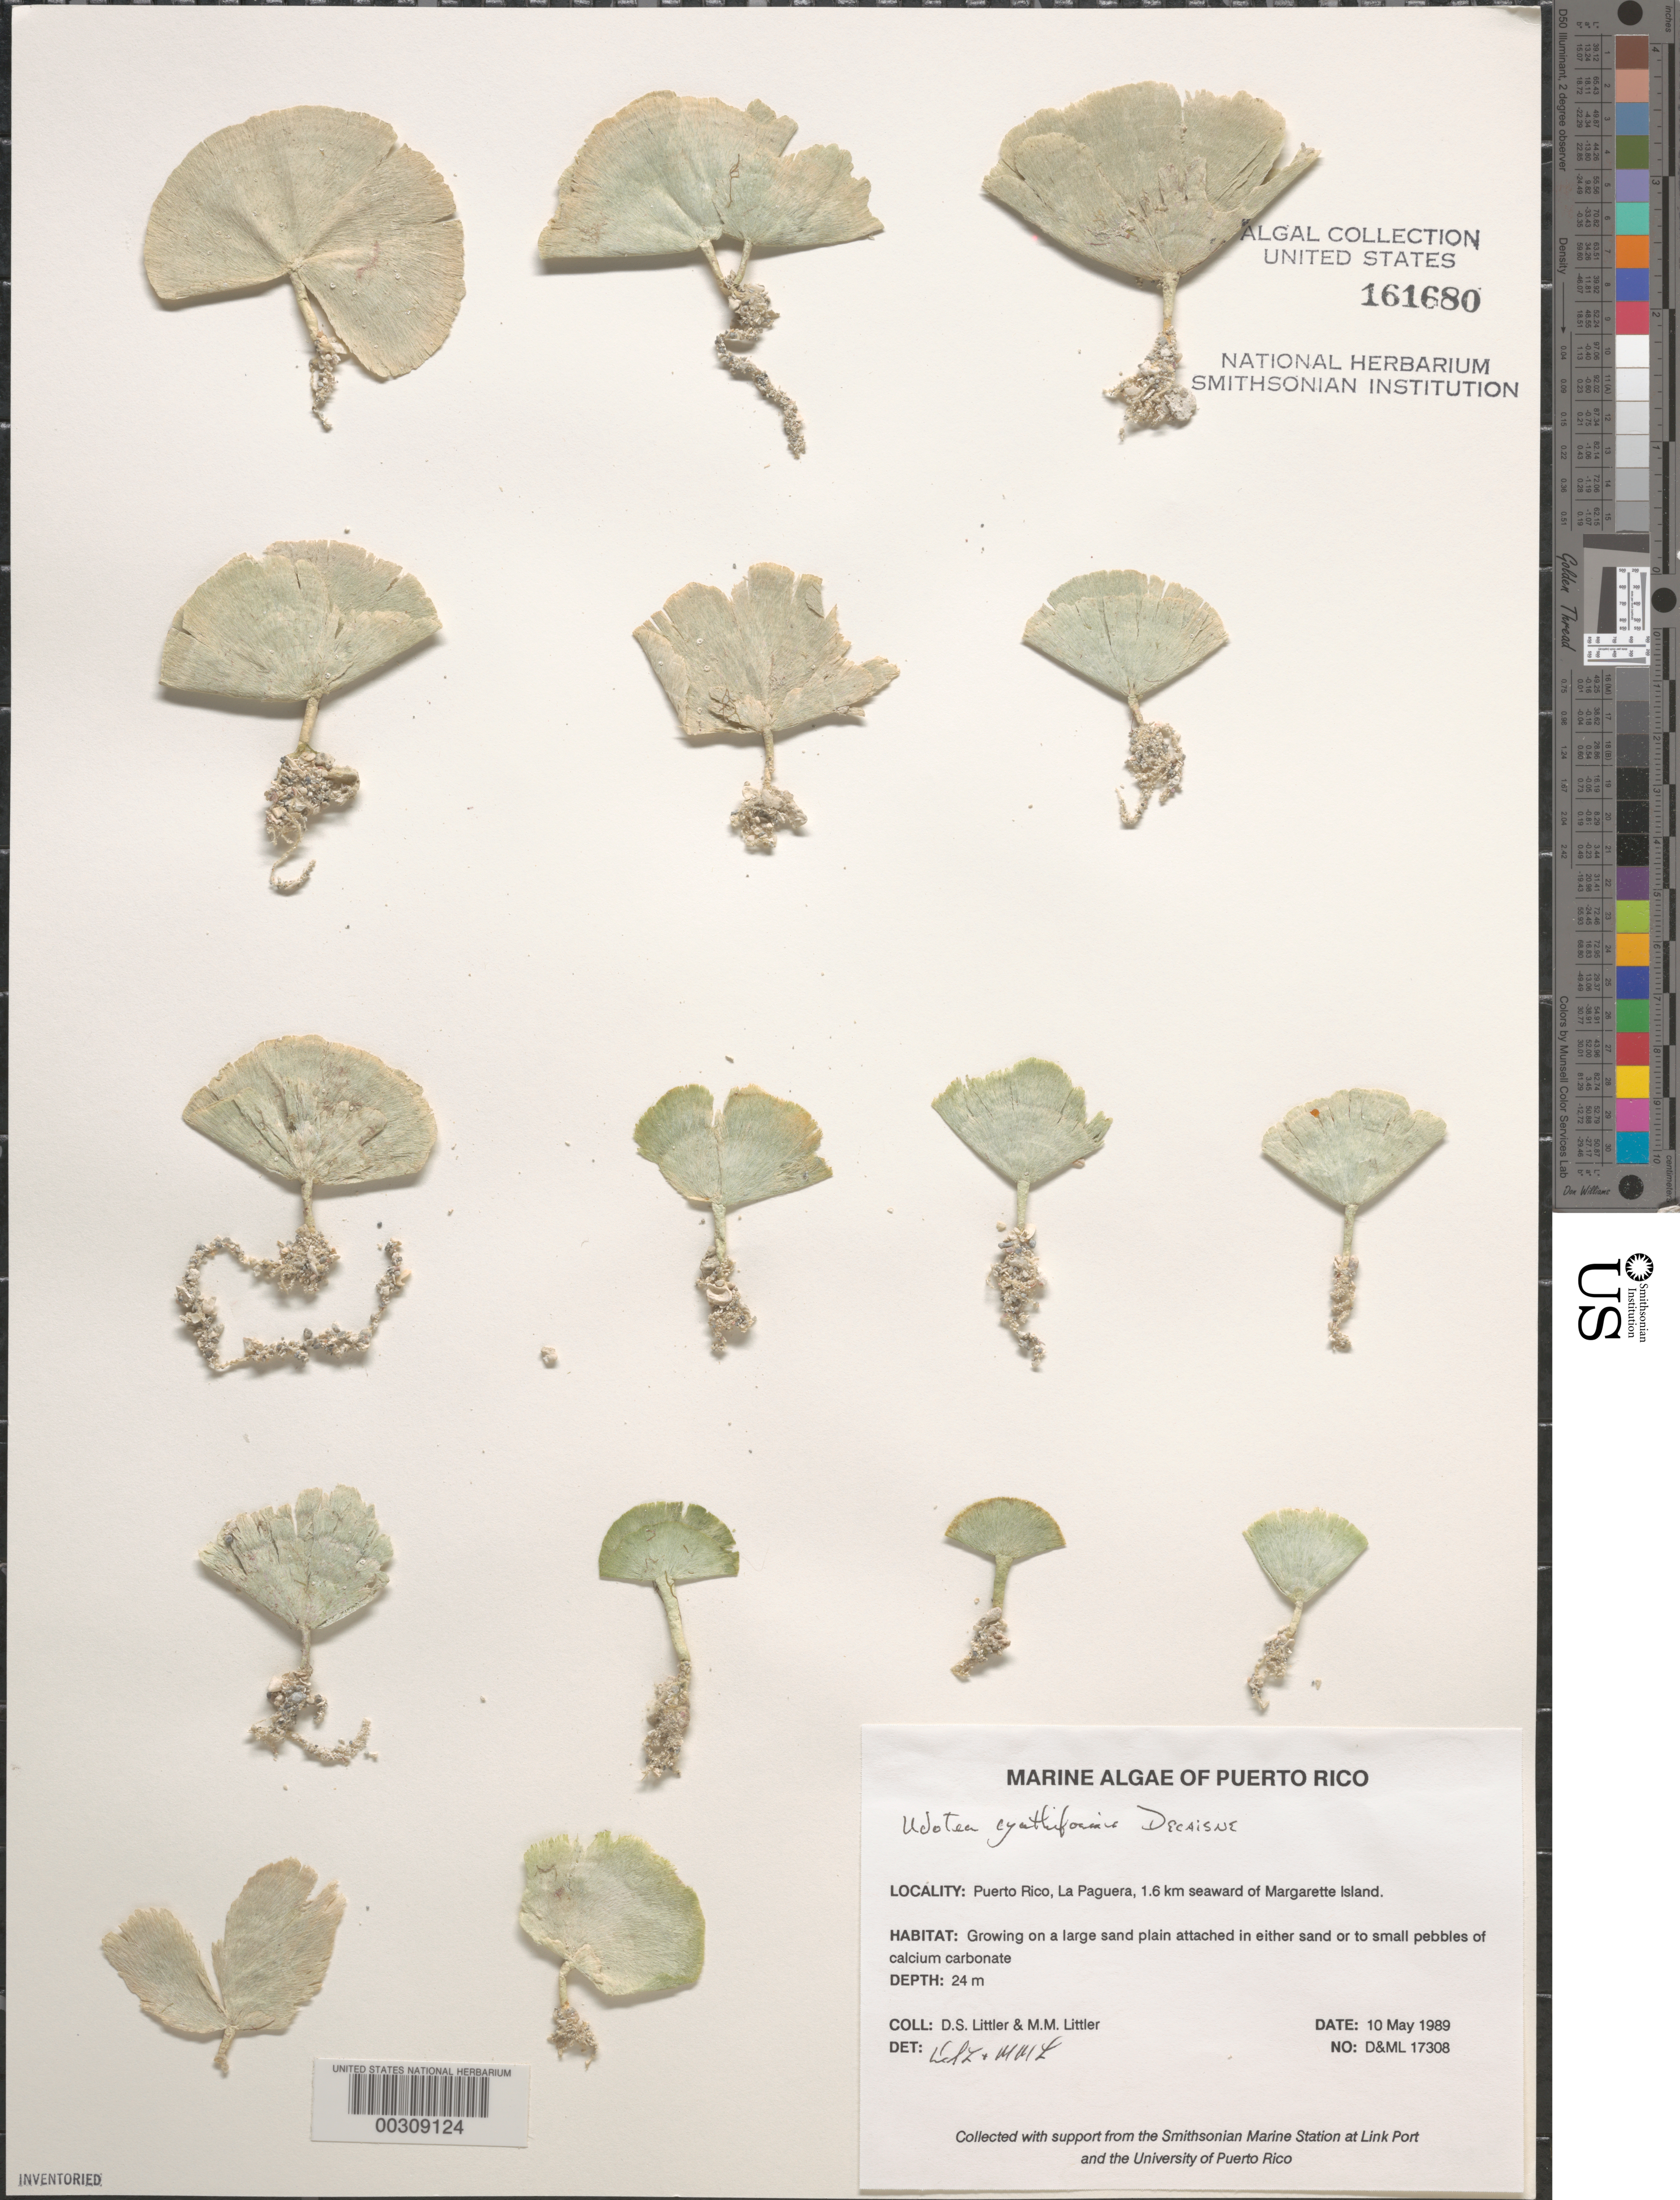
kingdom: Plantae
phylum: Chlorophyta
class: Ulvophyceae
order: Bryopsidales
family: Udoteaceae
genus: Udotea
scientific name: Udotea cyathiformis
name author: Decne.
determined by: Littler, D. S.; Littler, M. M.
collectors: D. S. Littler & M. M. Littler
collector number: D&ML 17308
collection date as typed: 10 May 1989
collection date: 1989-05-10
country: Puerto Rico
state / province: Lajas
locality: La parguera, 1.6 km seaward of margarette island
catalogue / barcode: US 161680